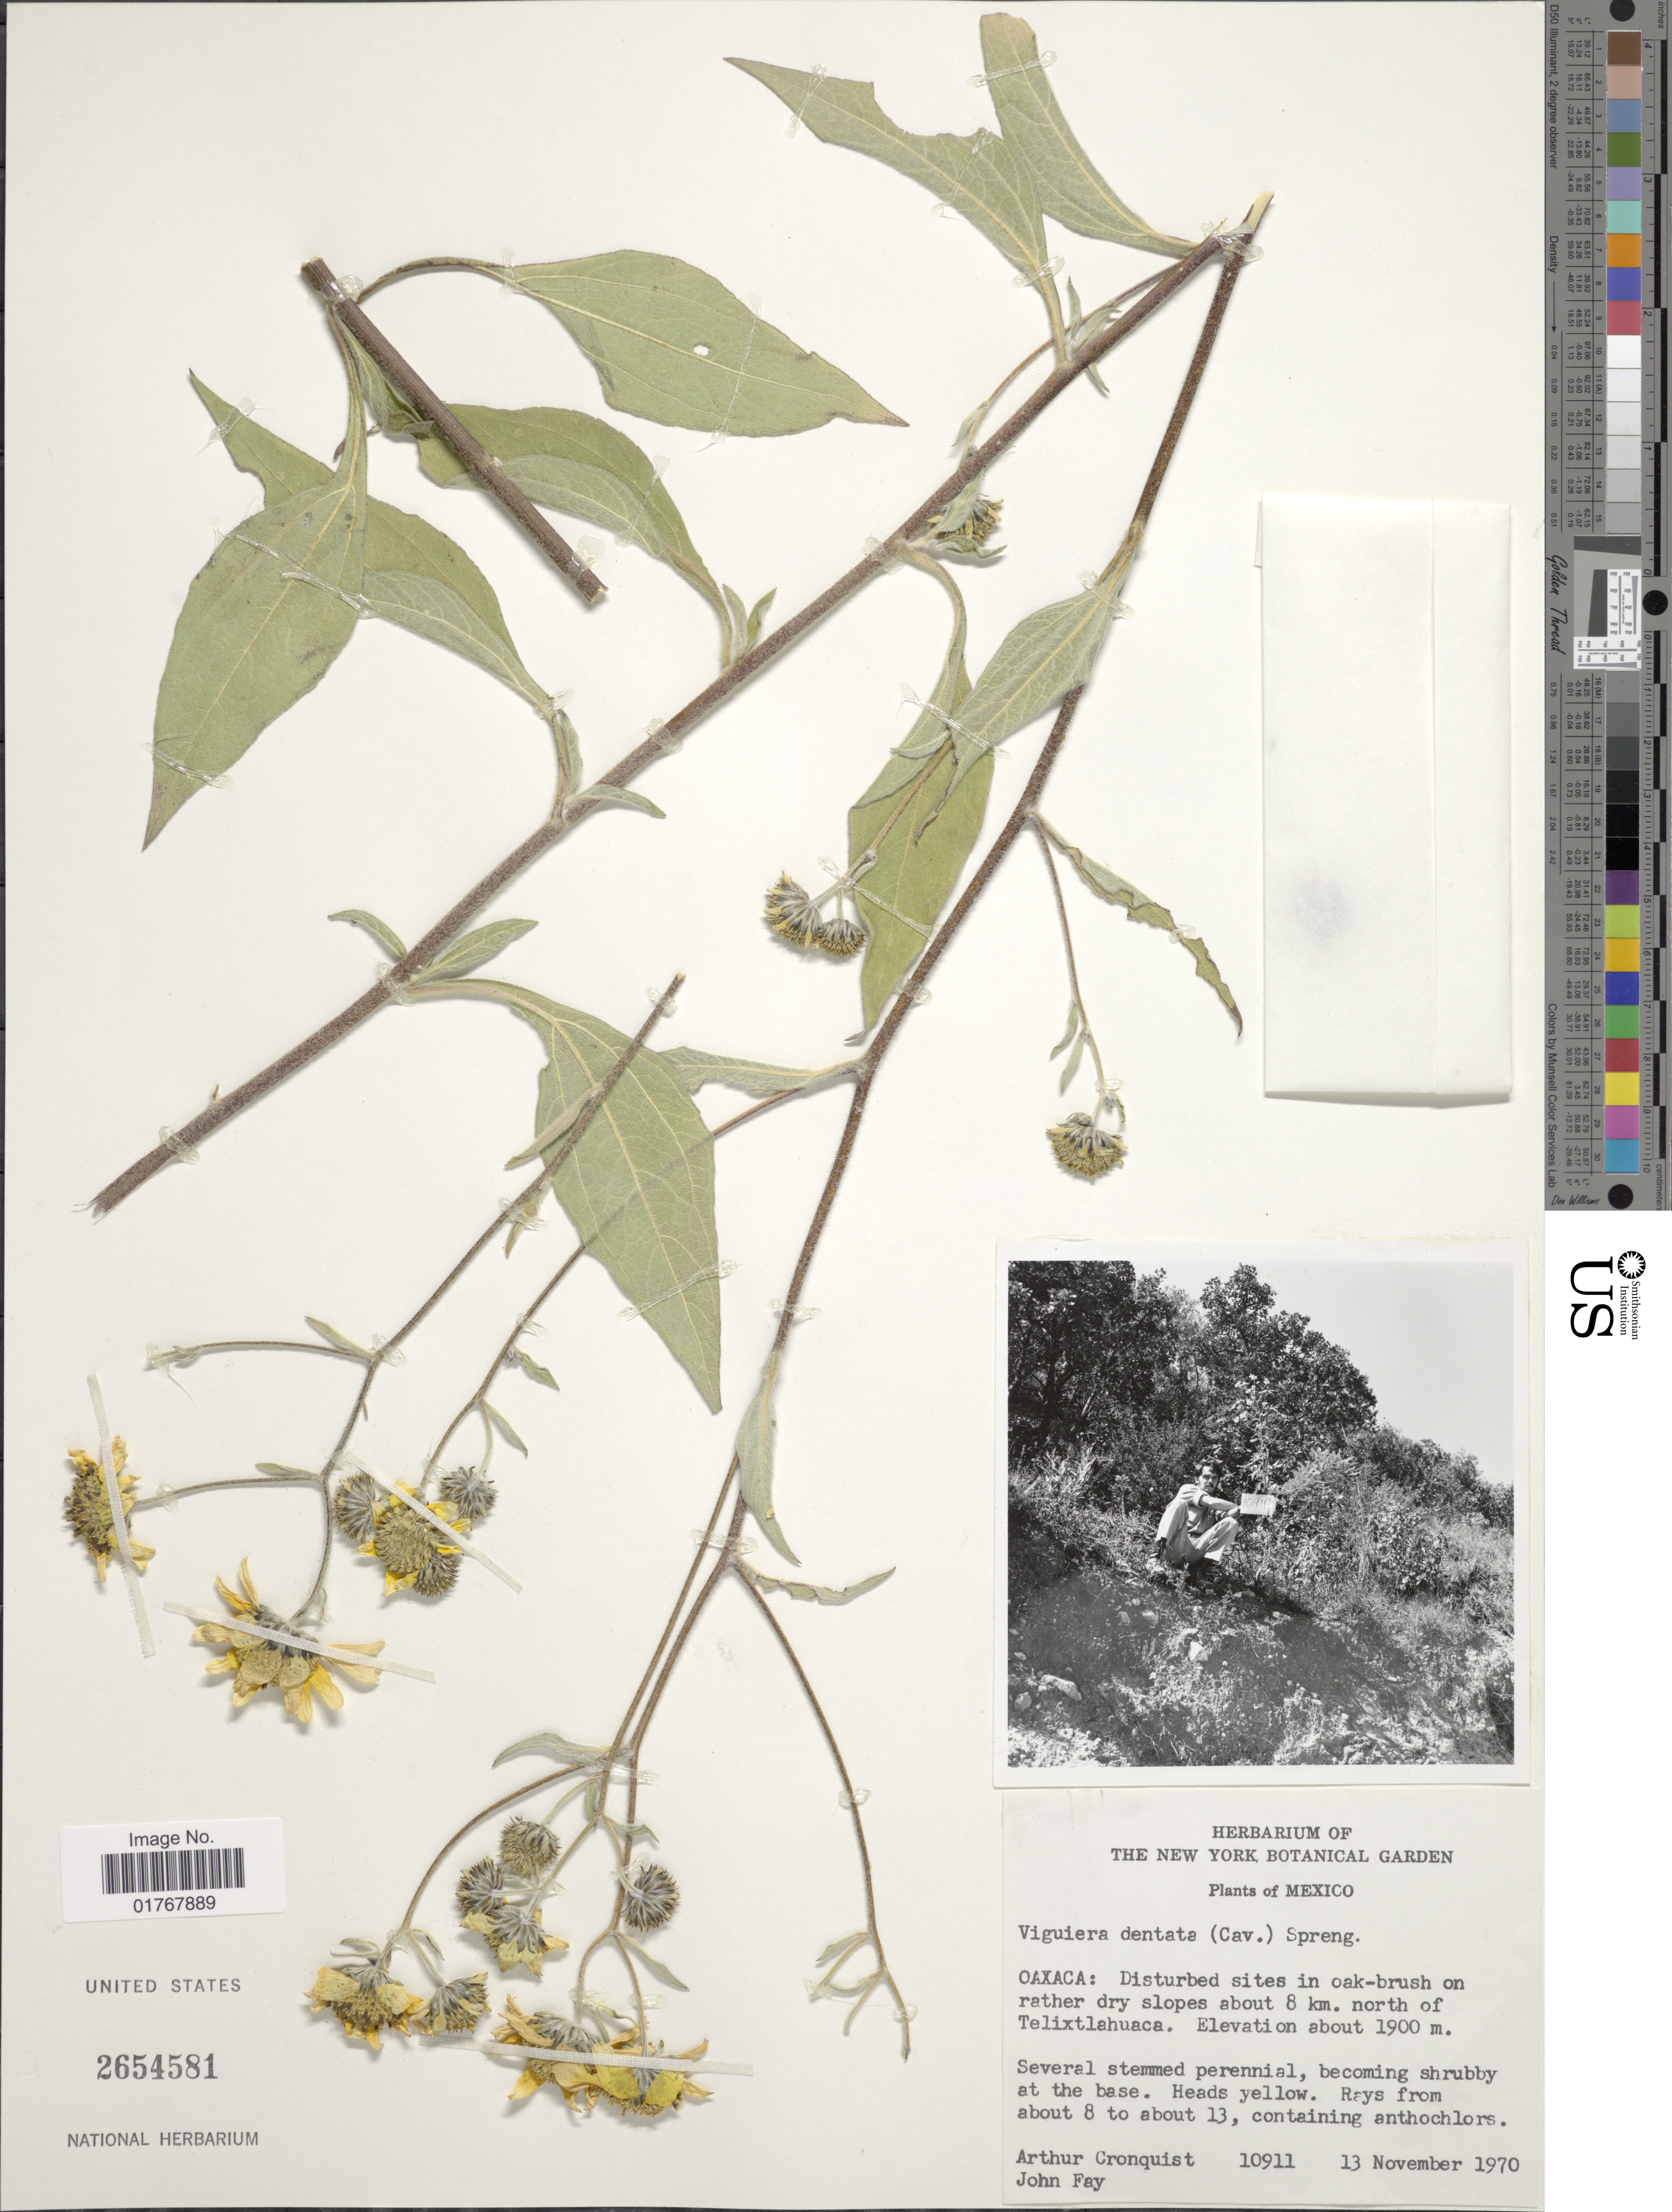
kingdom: Plantae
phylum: Tracheophyta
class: Magnoliopsida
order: Asterales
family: Asteraceae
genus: Viguiera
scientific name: Viguiera dentata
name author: (Cav.) Spreng.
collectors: A. J. Cronquist & J. M. Fay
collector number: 10911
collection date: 1970-11-13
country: Mexico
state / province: Oaxaca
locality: Disturbed sites in oak-brush on rather dry slopes about 8 km. north of Telixtlahuaca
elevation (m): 1900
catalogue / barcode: US 2654581